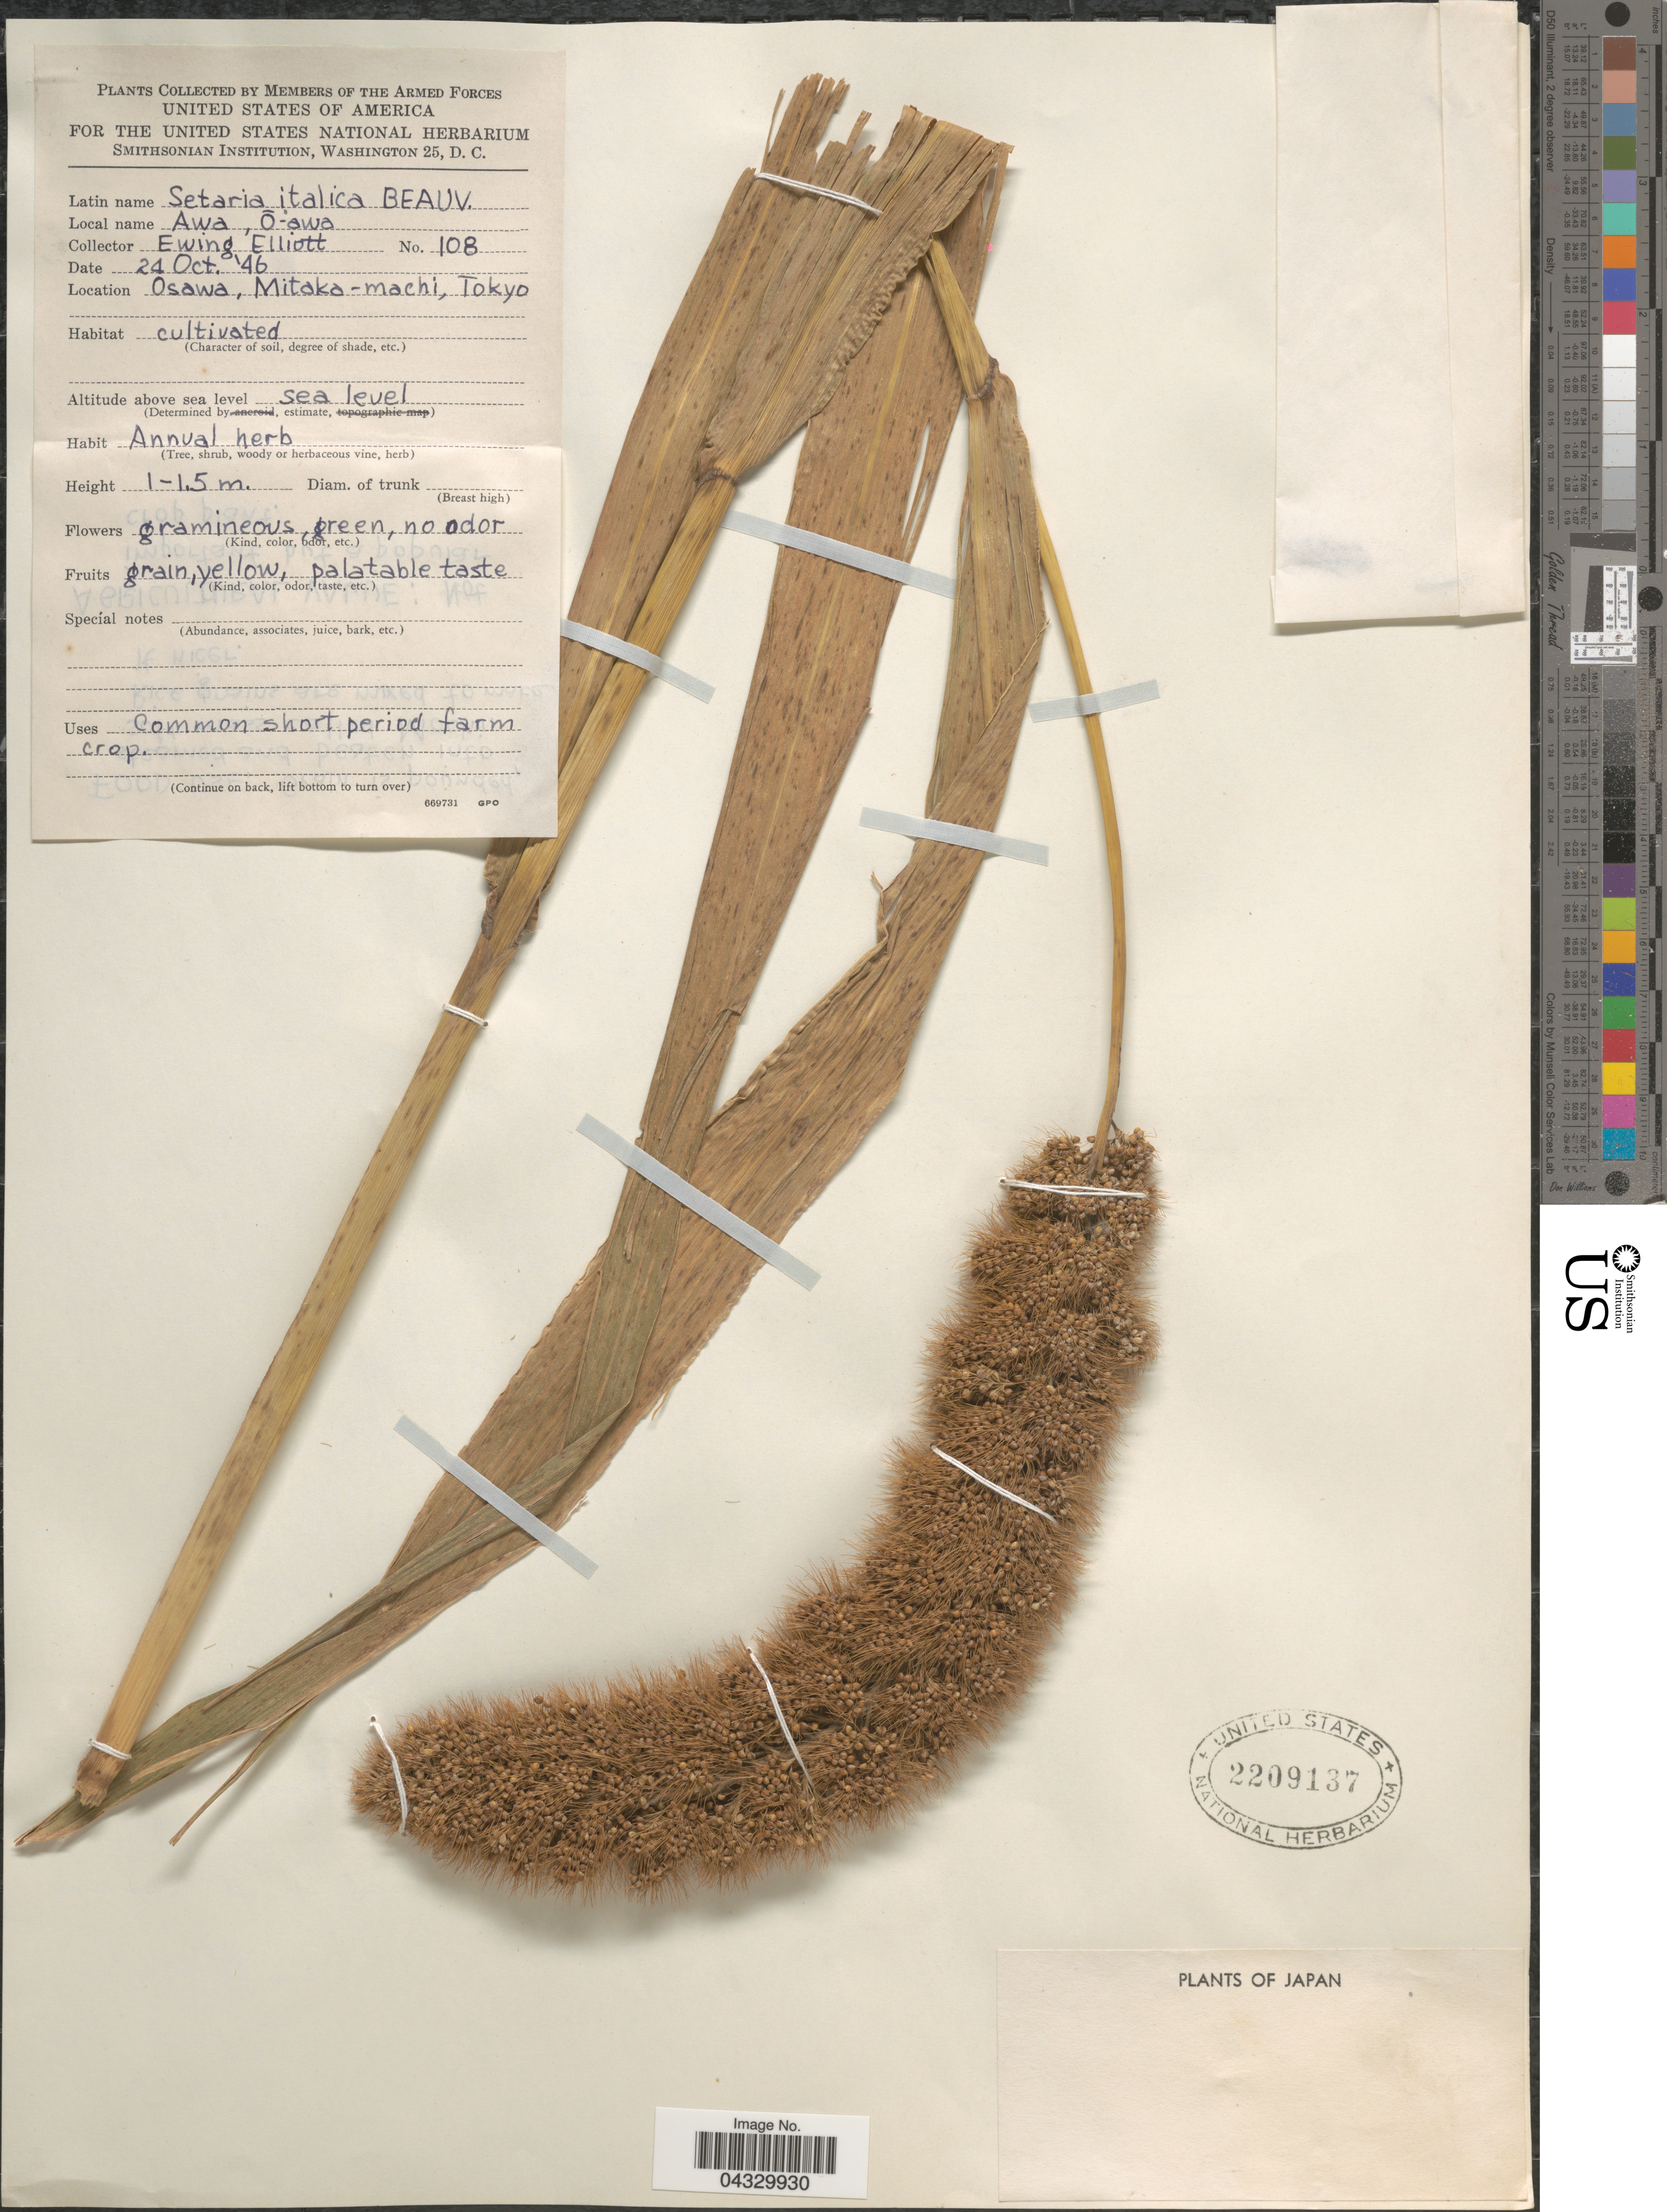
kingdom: Plantae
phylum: Tracheophyta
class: Liliopsida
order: Poales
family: Poaceae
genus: Setaria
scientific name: Setaria italica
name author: (L.) P. Beauv.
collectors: E. Elliott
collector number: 108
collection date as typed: Transcribed d/m/y: 24/10/46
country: Japan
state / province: Tokyo, Federal City of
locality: Osawa, Mitaka-machi, Tokyo.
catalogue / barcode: US 2209137